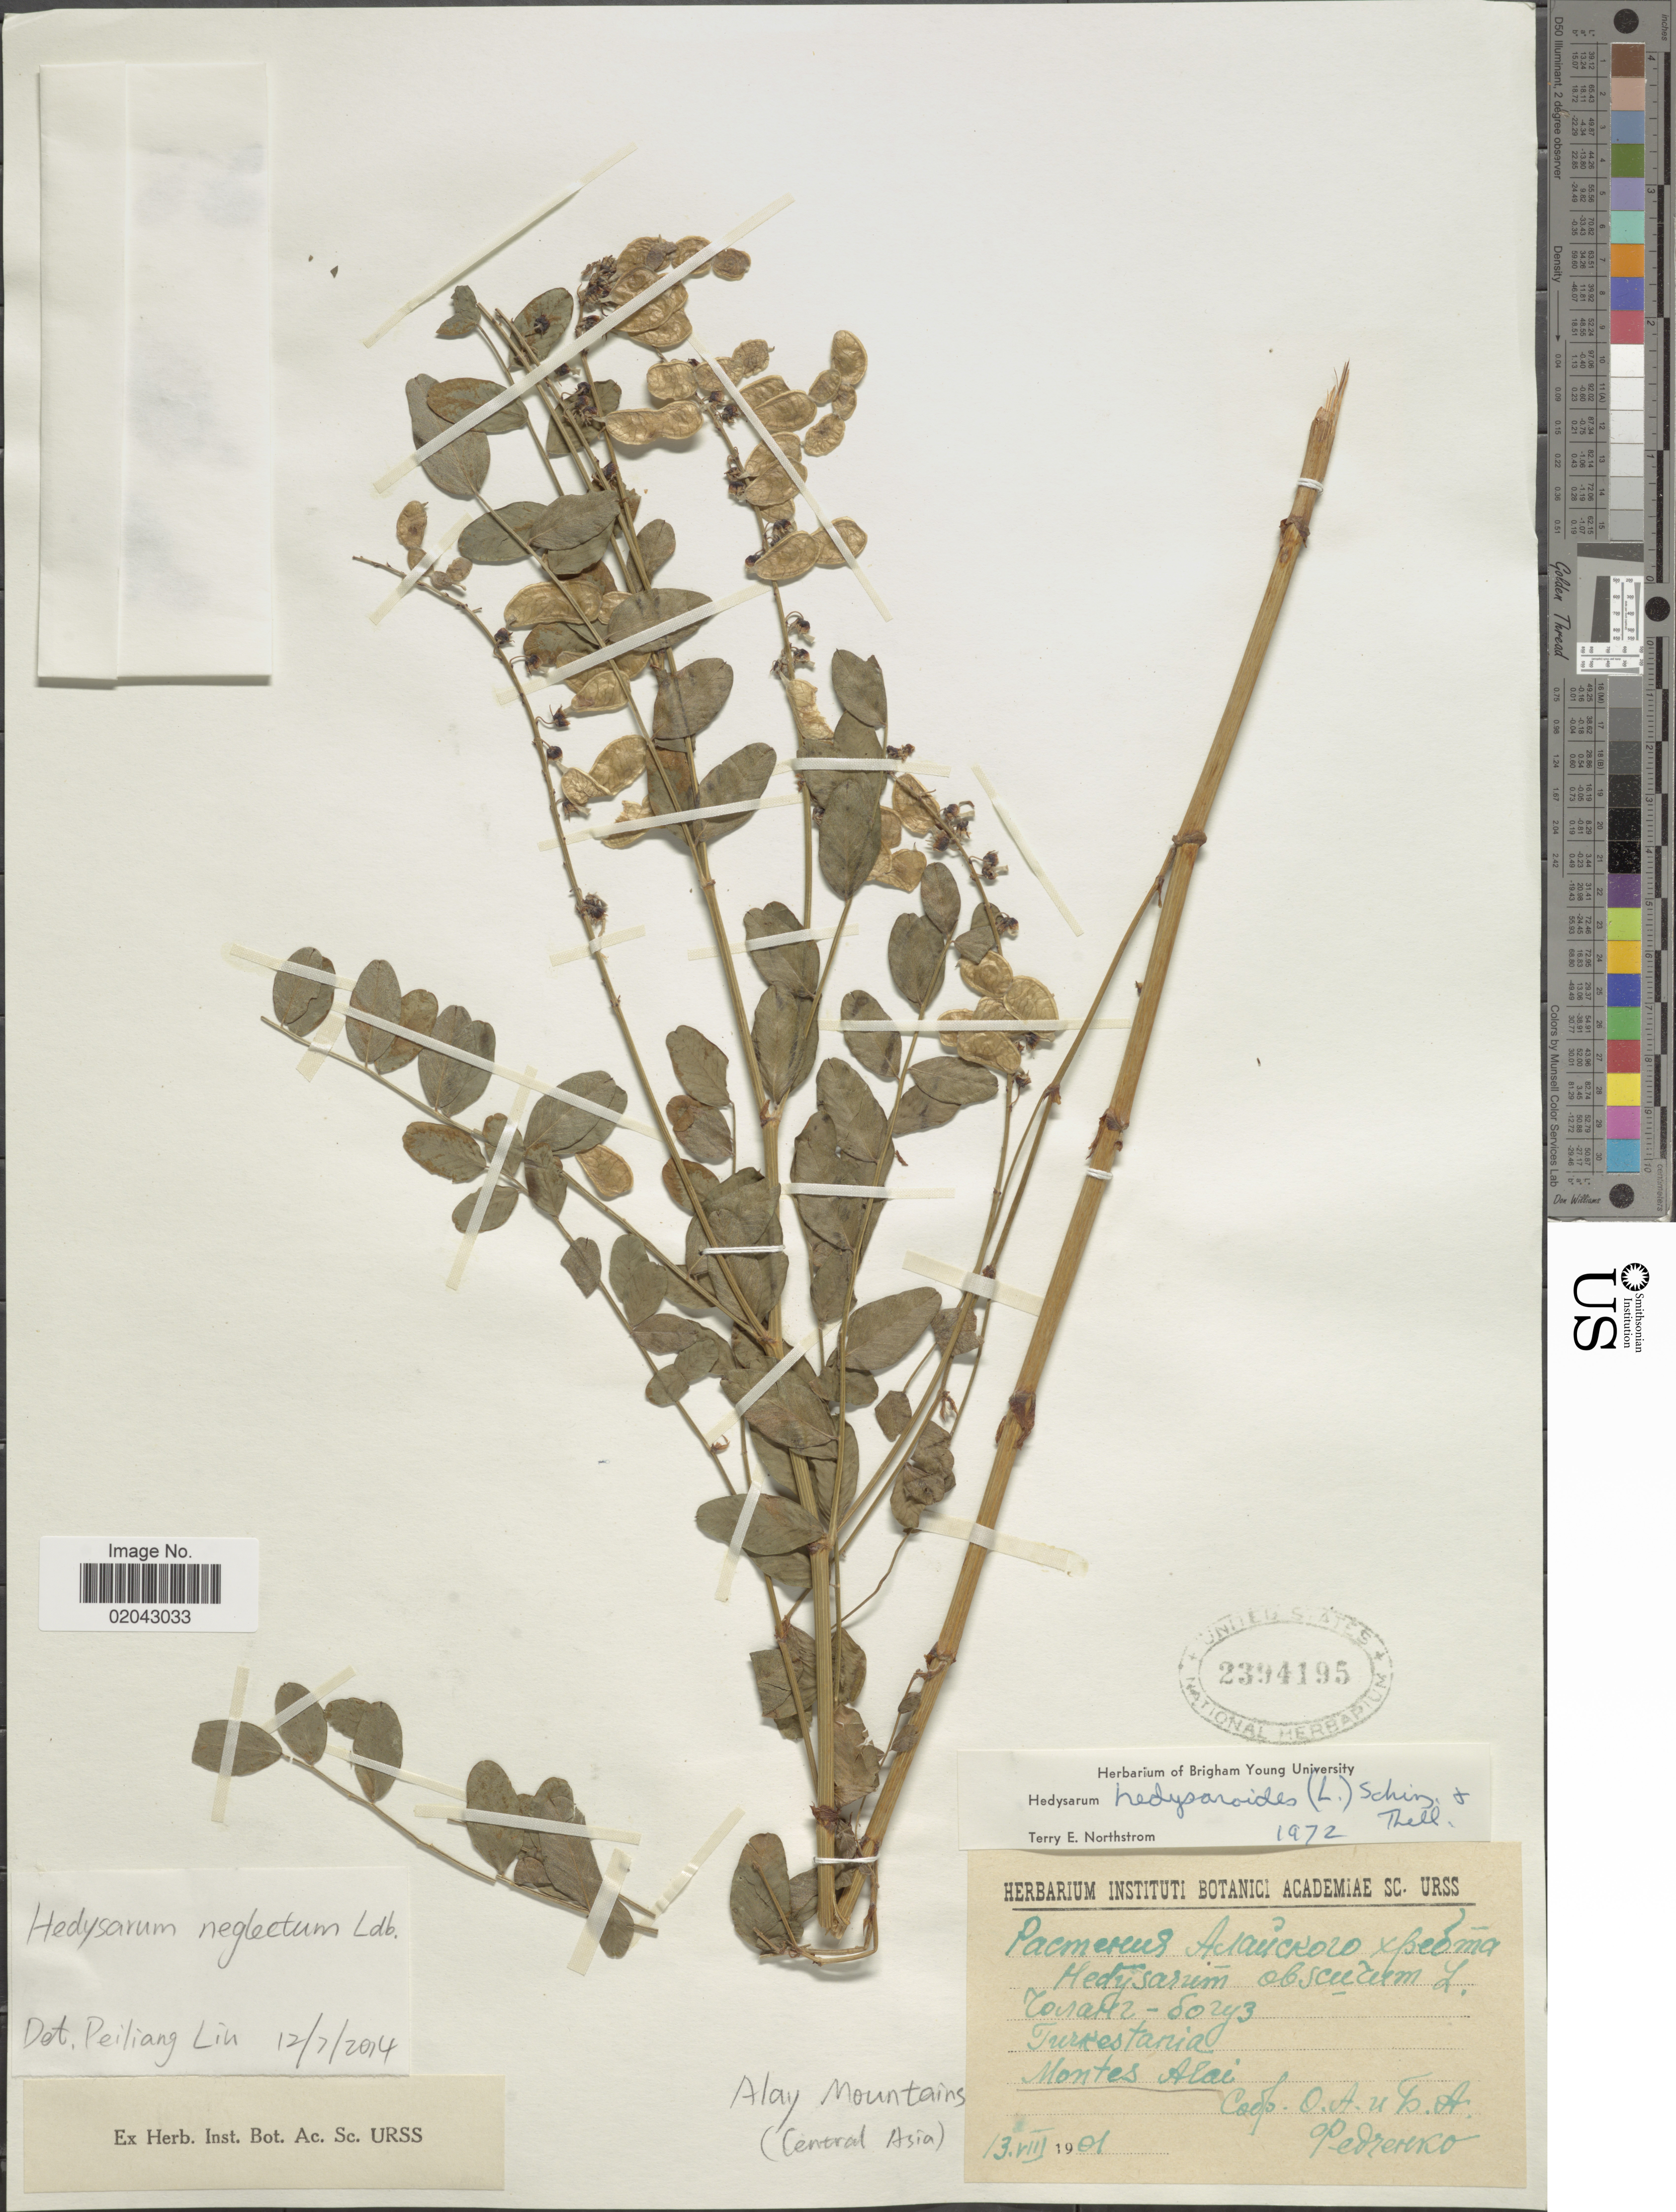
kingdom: Plantae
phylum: Tracheophyta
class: Magnoliopsida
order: Fabales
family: Fabaceae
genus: Hedysarum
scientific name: Hedysarum neglectum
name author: Ledeb.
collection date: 1901-08-13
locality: Montes Alai [Tajikistan or Kyrgyzstan]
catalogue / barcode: US 2394195